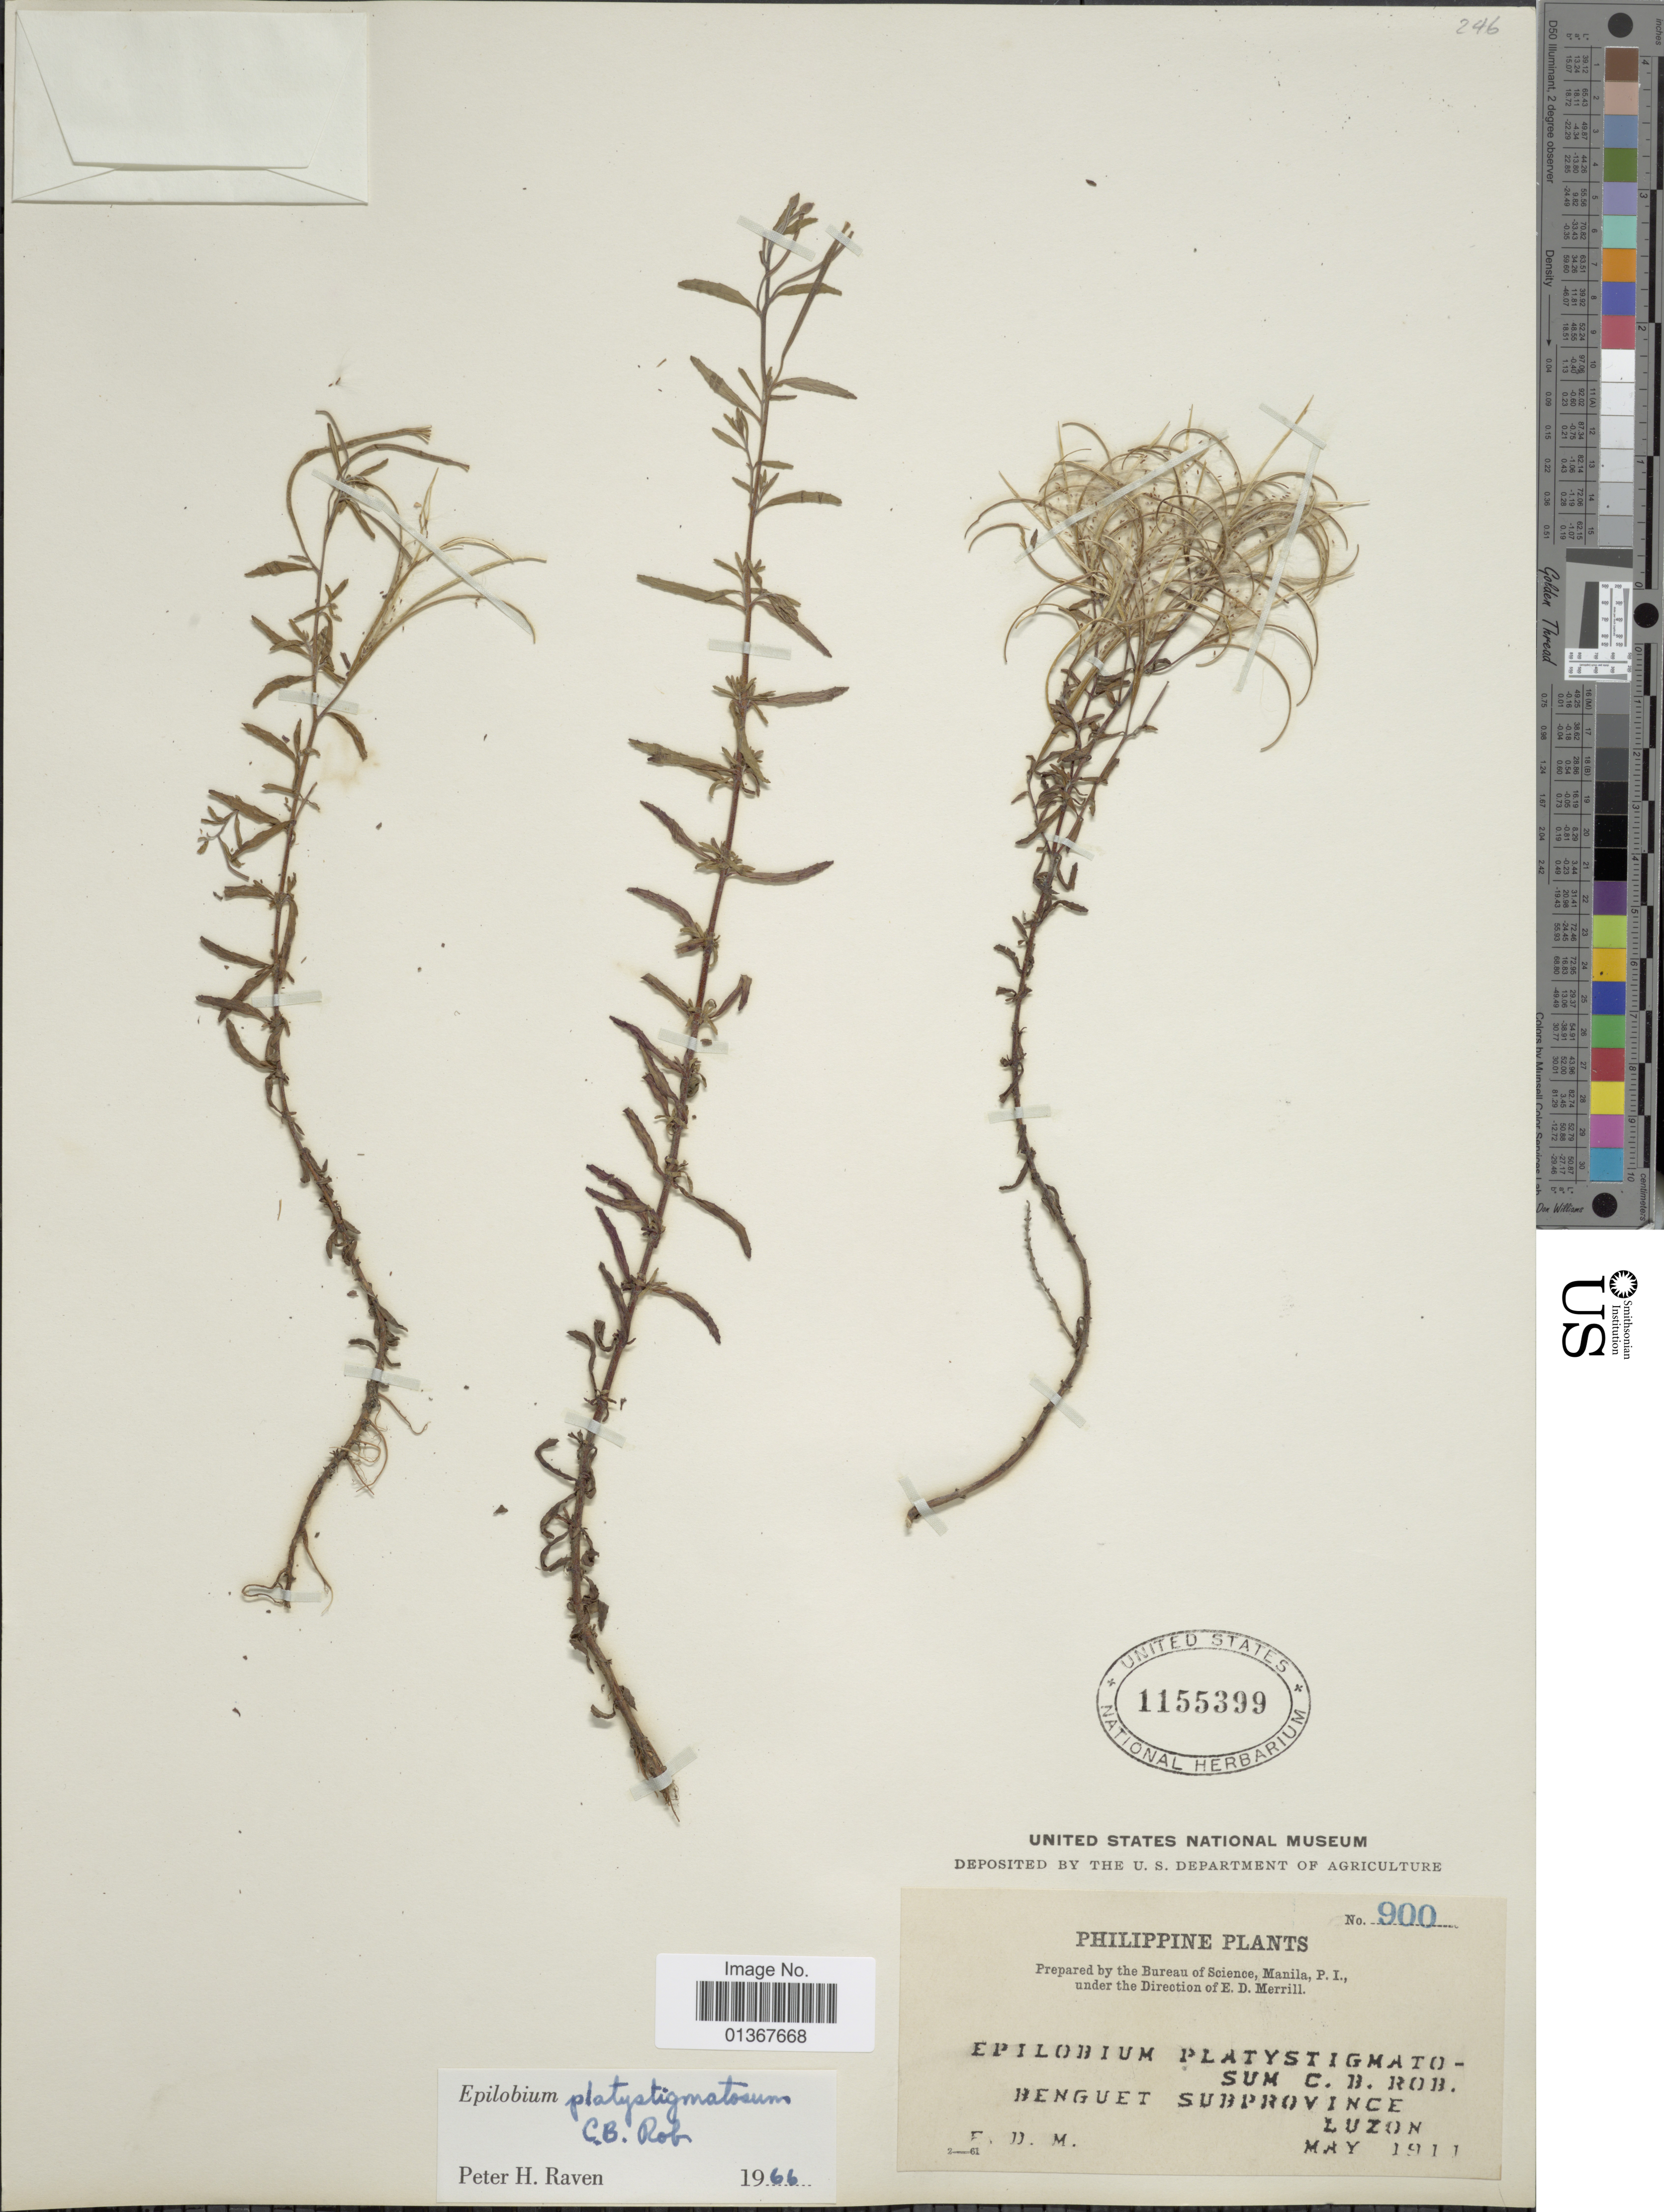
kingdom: Plantae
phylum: Tracheophyta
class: Magnoliopsida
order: Myrtales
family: Onagraceae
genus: Epilobium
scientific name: Epilobium platystigmatosum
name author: C.B. Rob.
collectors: E. D. Merrill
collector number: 900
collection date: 1911-05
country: Philippines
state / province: Central Luzon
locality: Benguet Subprovince. Luzon.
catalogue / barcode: US 1155399